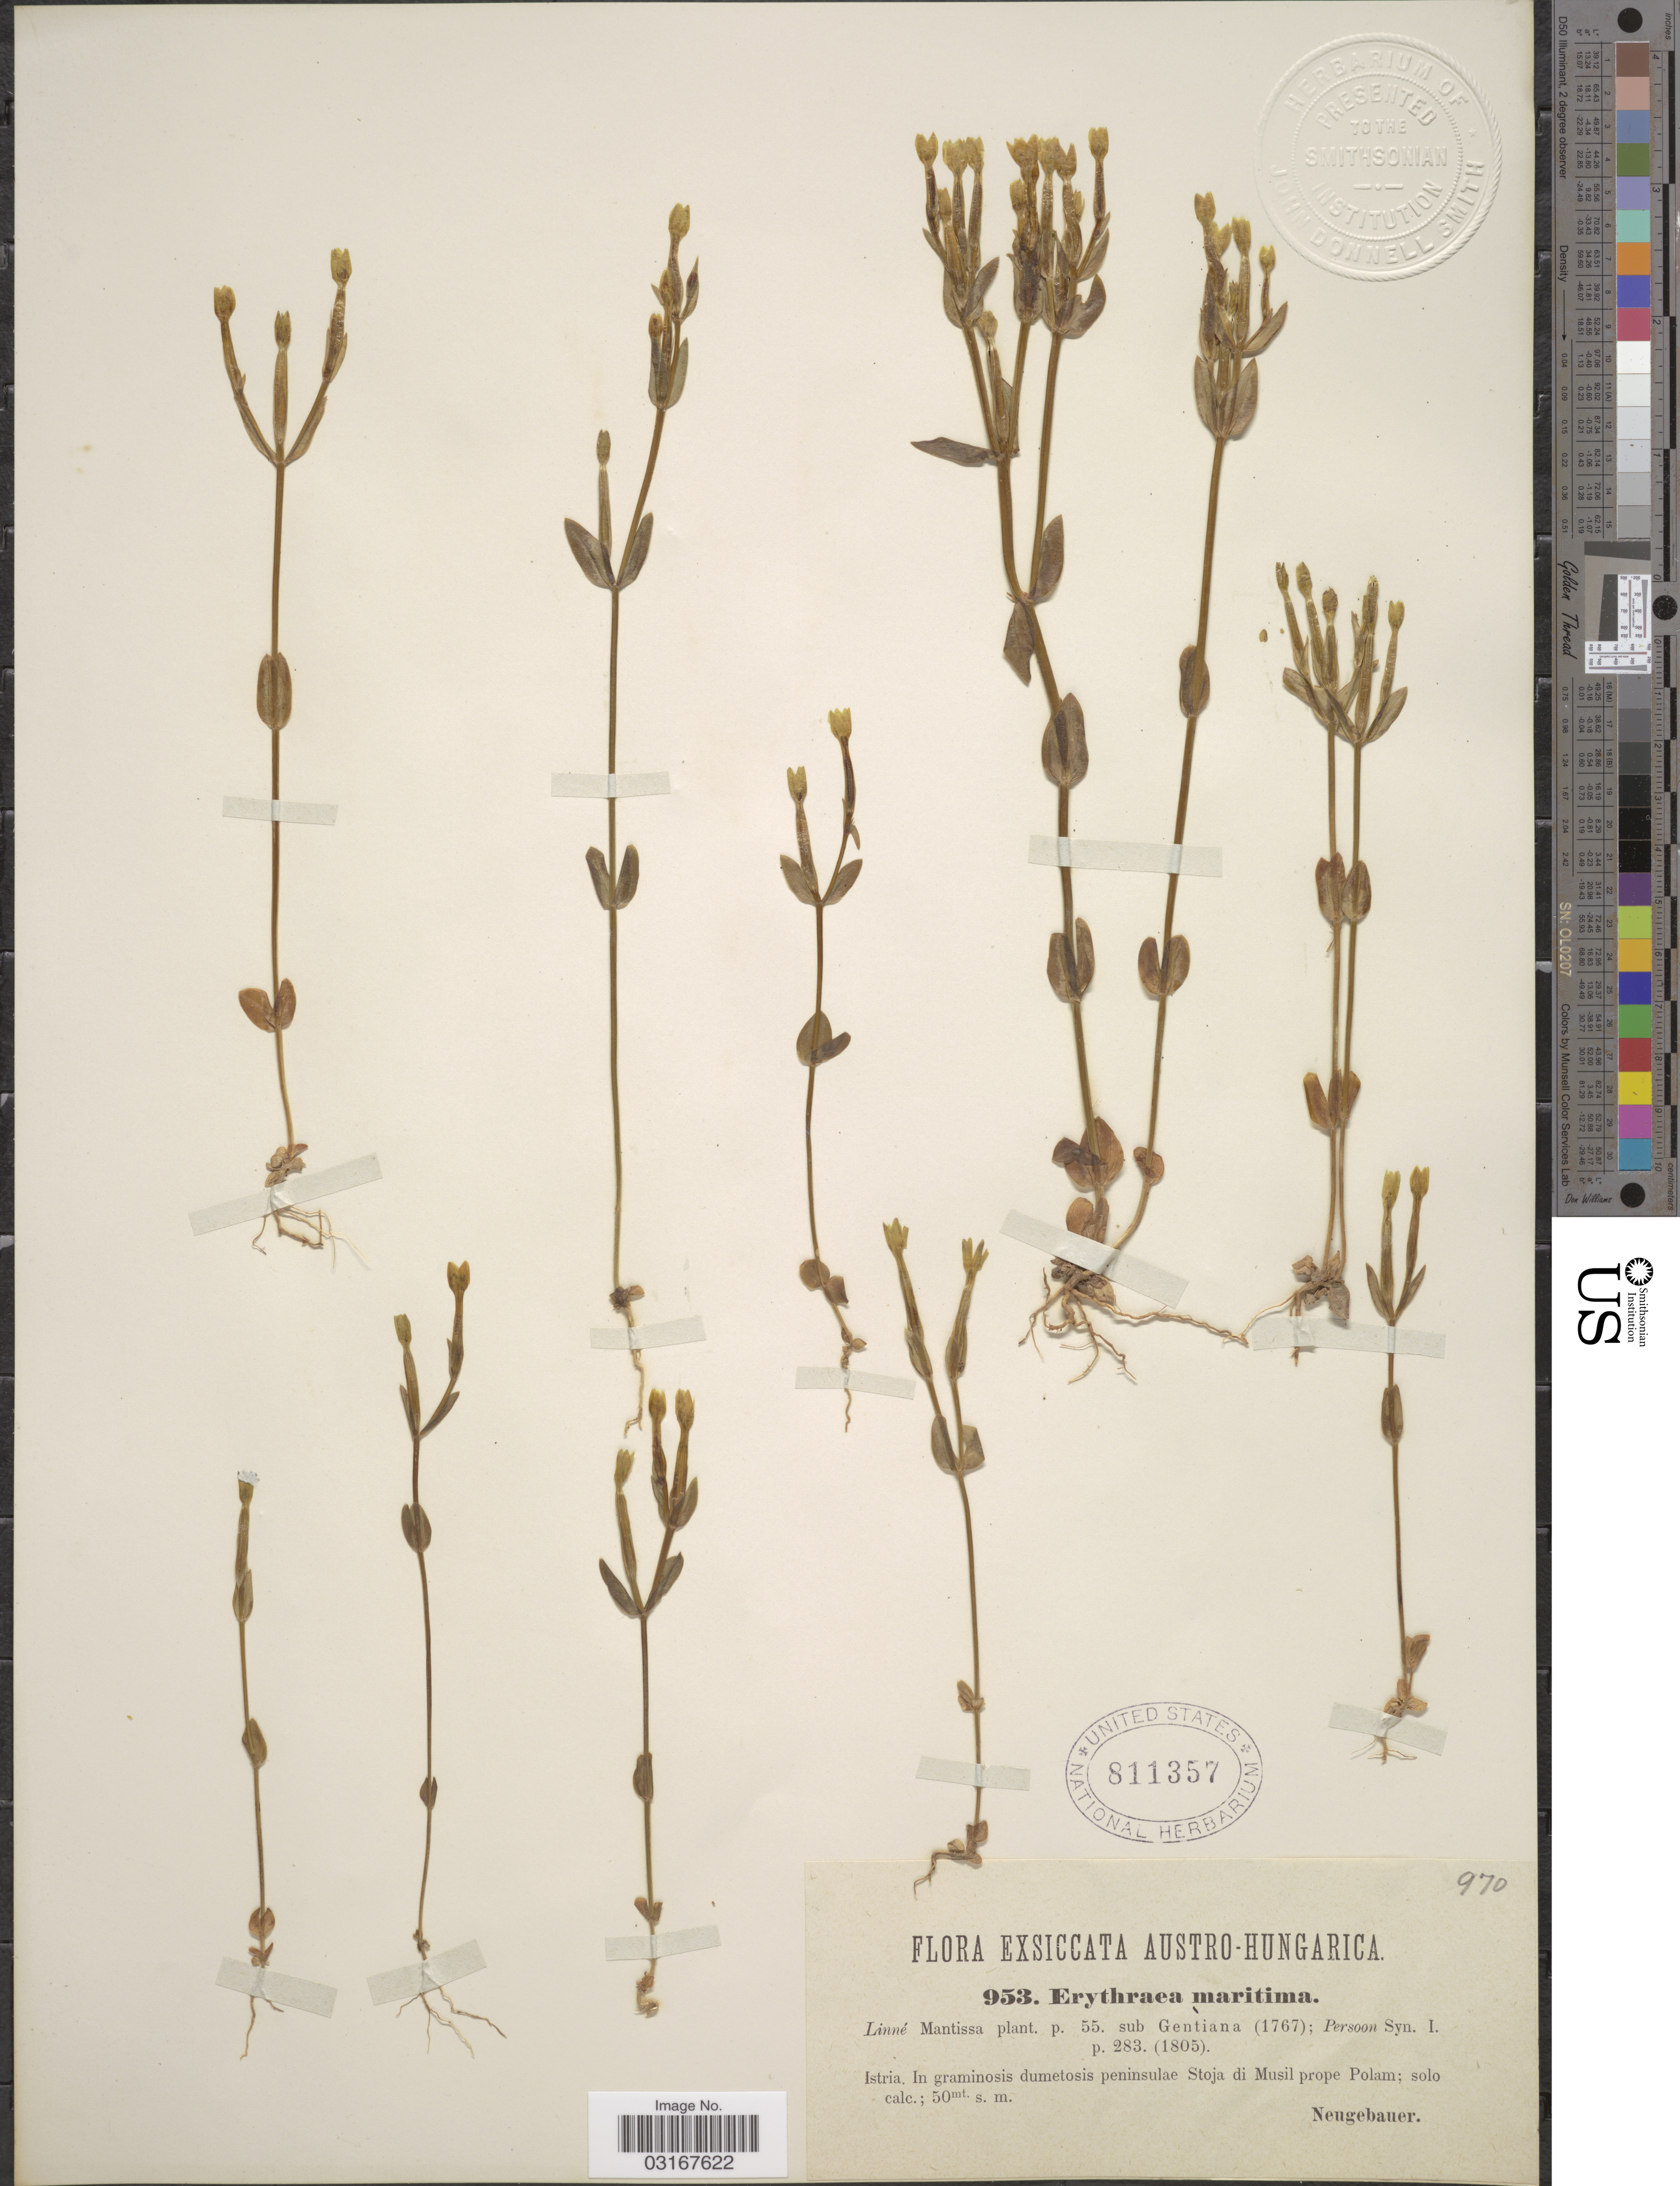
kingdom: Plantae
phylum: Tracheophyta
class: Magnoliopsida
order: Gentianales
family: Gentianaceae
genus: Centaurium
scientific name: Centaurium maritimum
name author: (L.) Fritsch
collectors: Neugebauer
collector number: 953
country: Croatia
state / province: Istria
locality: In graminosis dumetosis peninsulae Stoja di Musil prope Polam.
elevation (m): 50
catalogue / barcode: US 811357